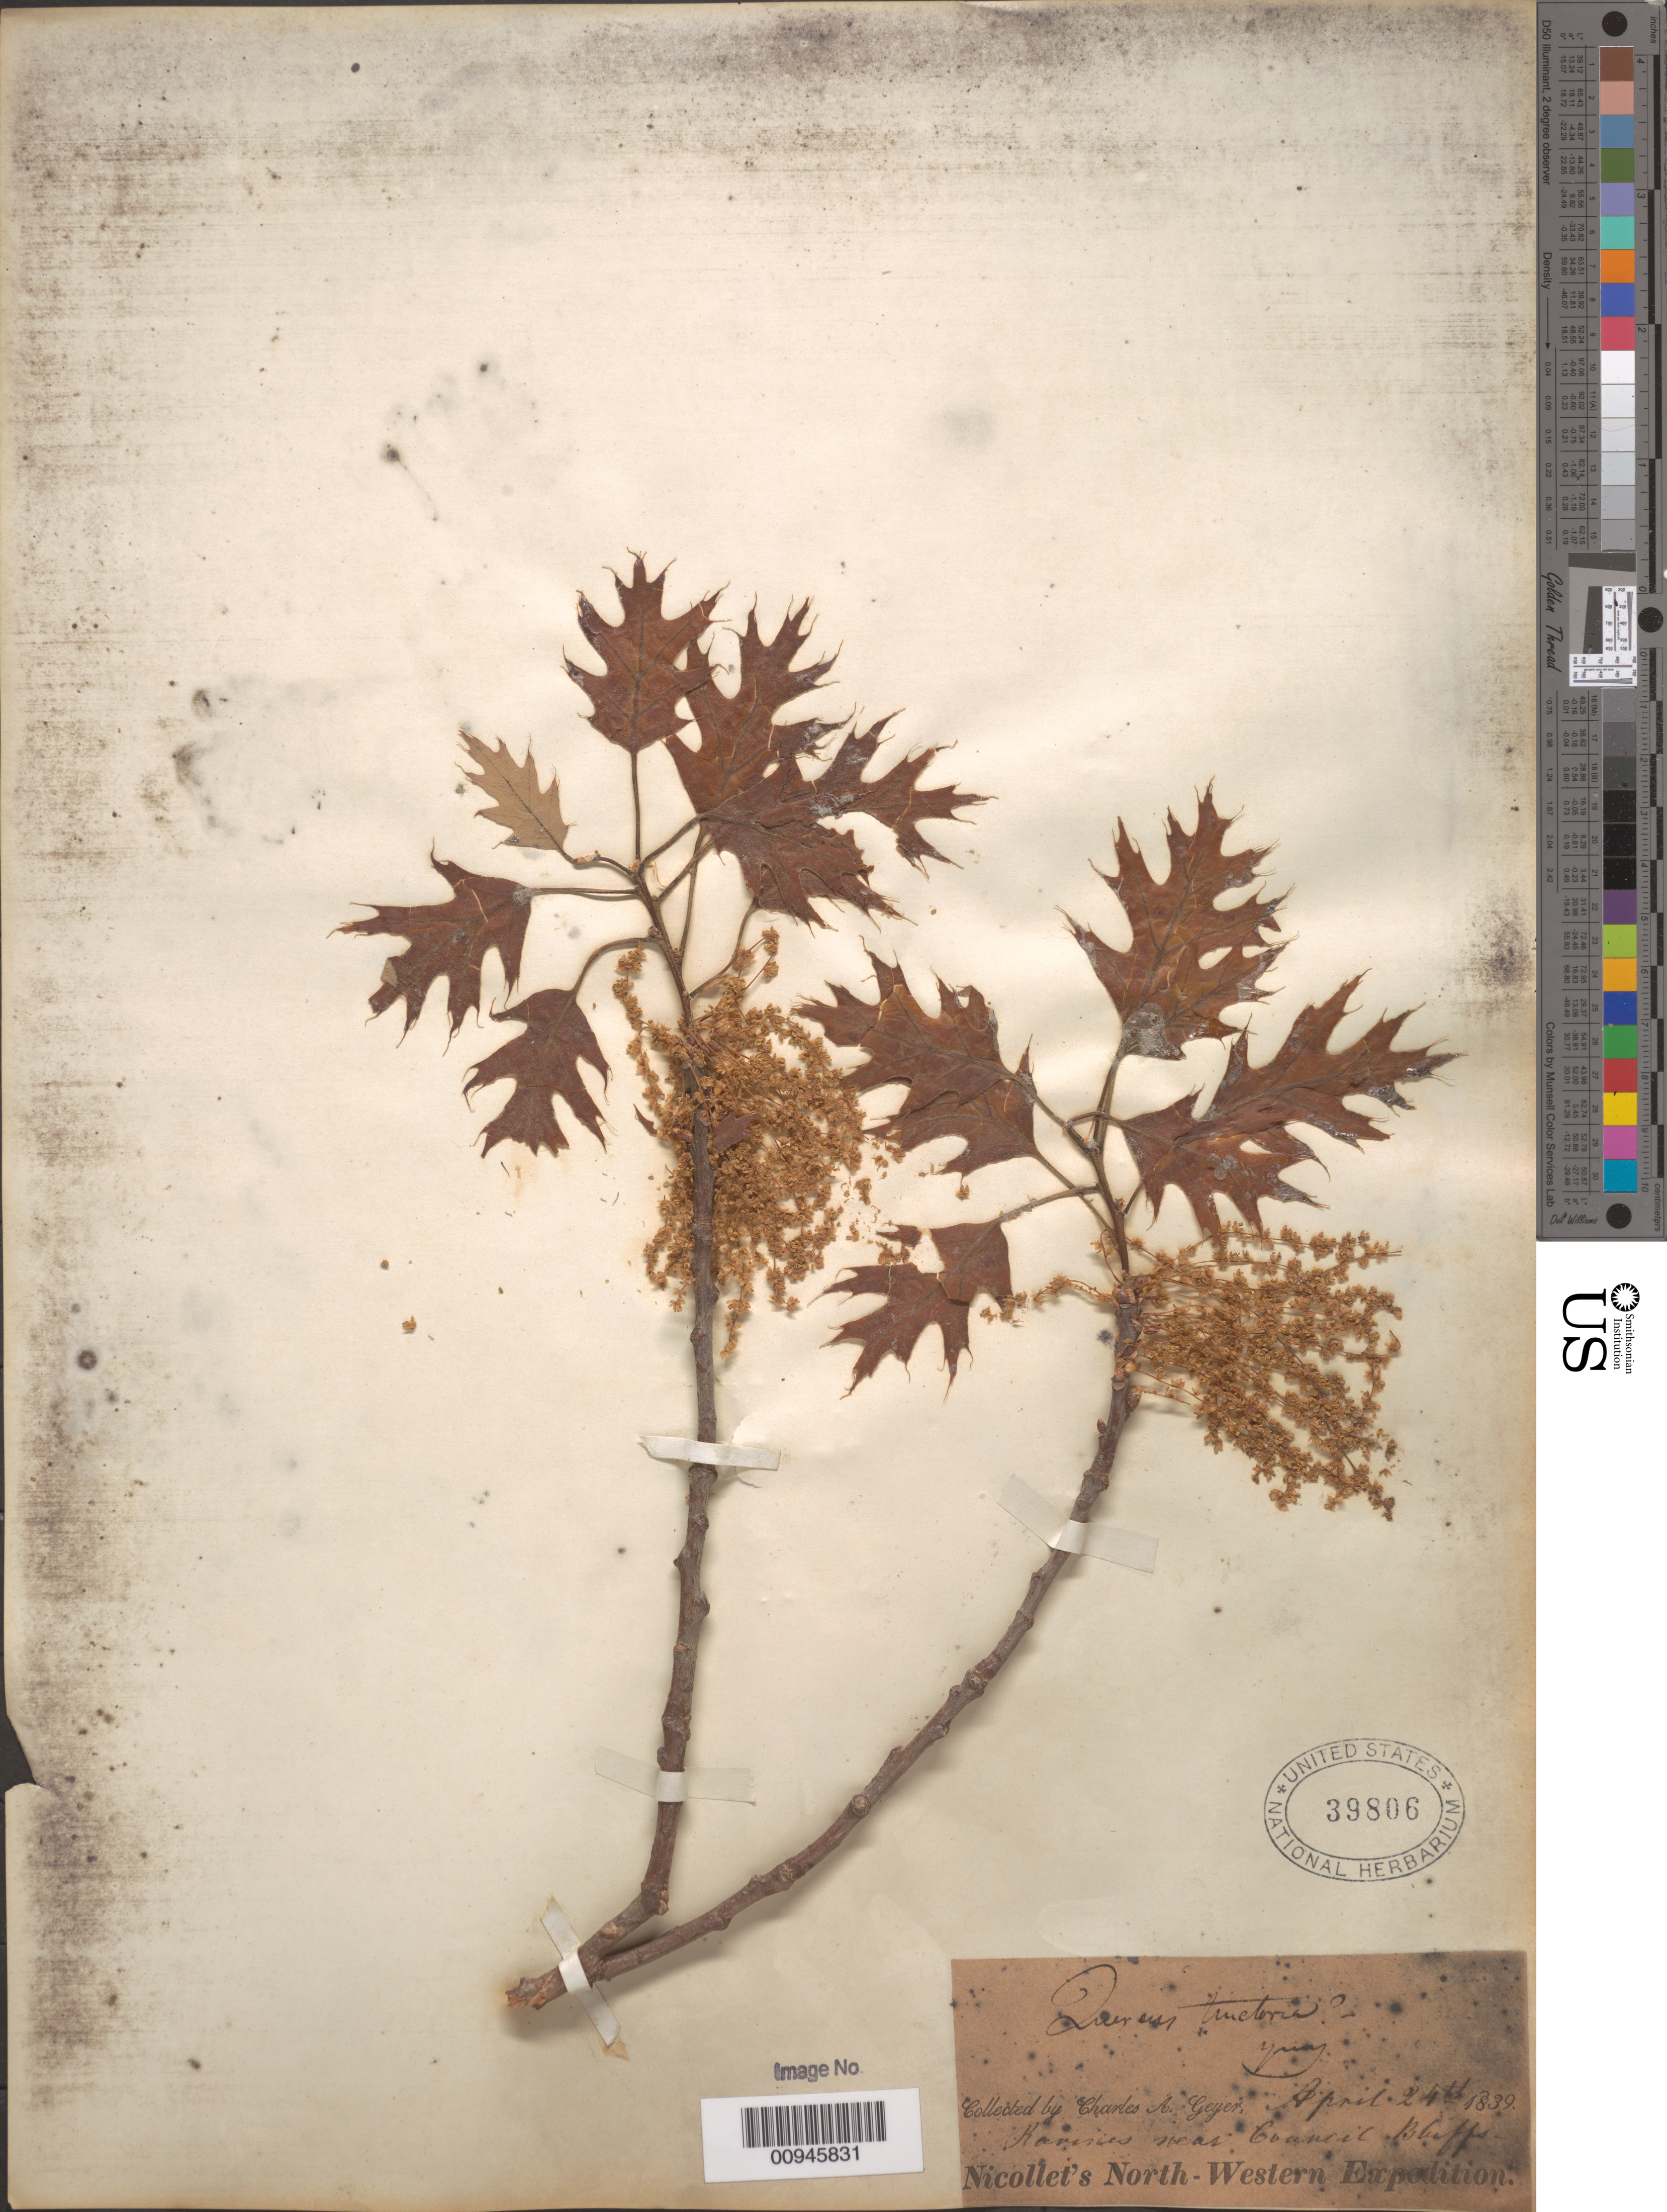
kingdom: Plantae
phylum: Tracheophyta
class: Magnoliopsida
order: Fagales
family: Fagaceae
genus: Quercus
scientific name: Quercus velutina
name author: Lam.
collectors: C. A. Geyer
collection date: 1839-04-24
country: United States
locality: Ravines near Council bluffs. North-Western.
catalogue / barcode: US 39806